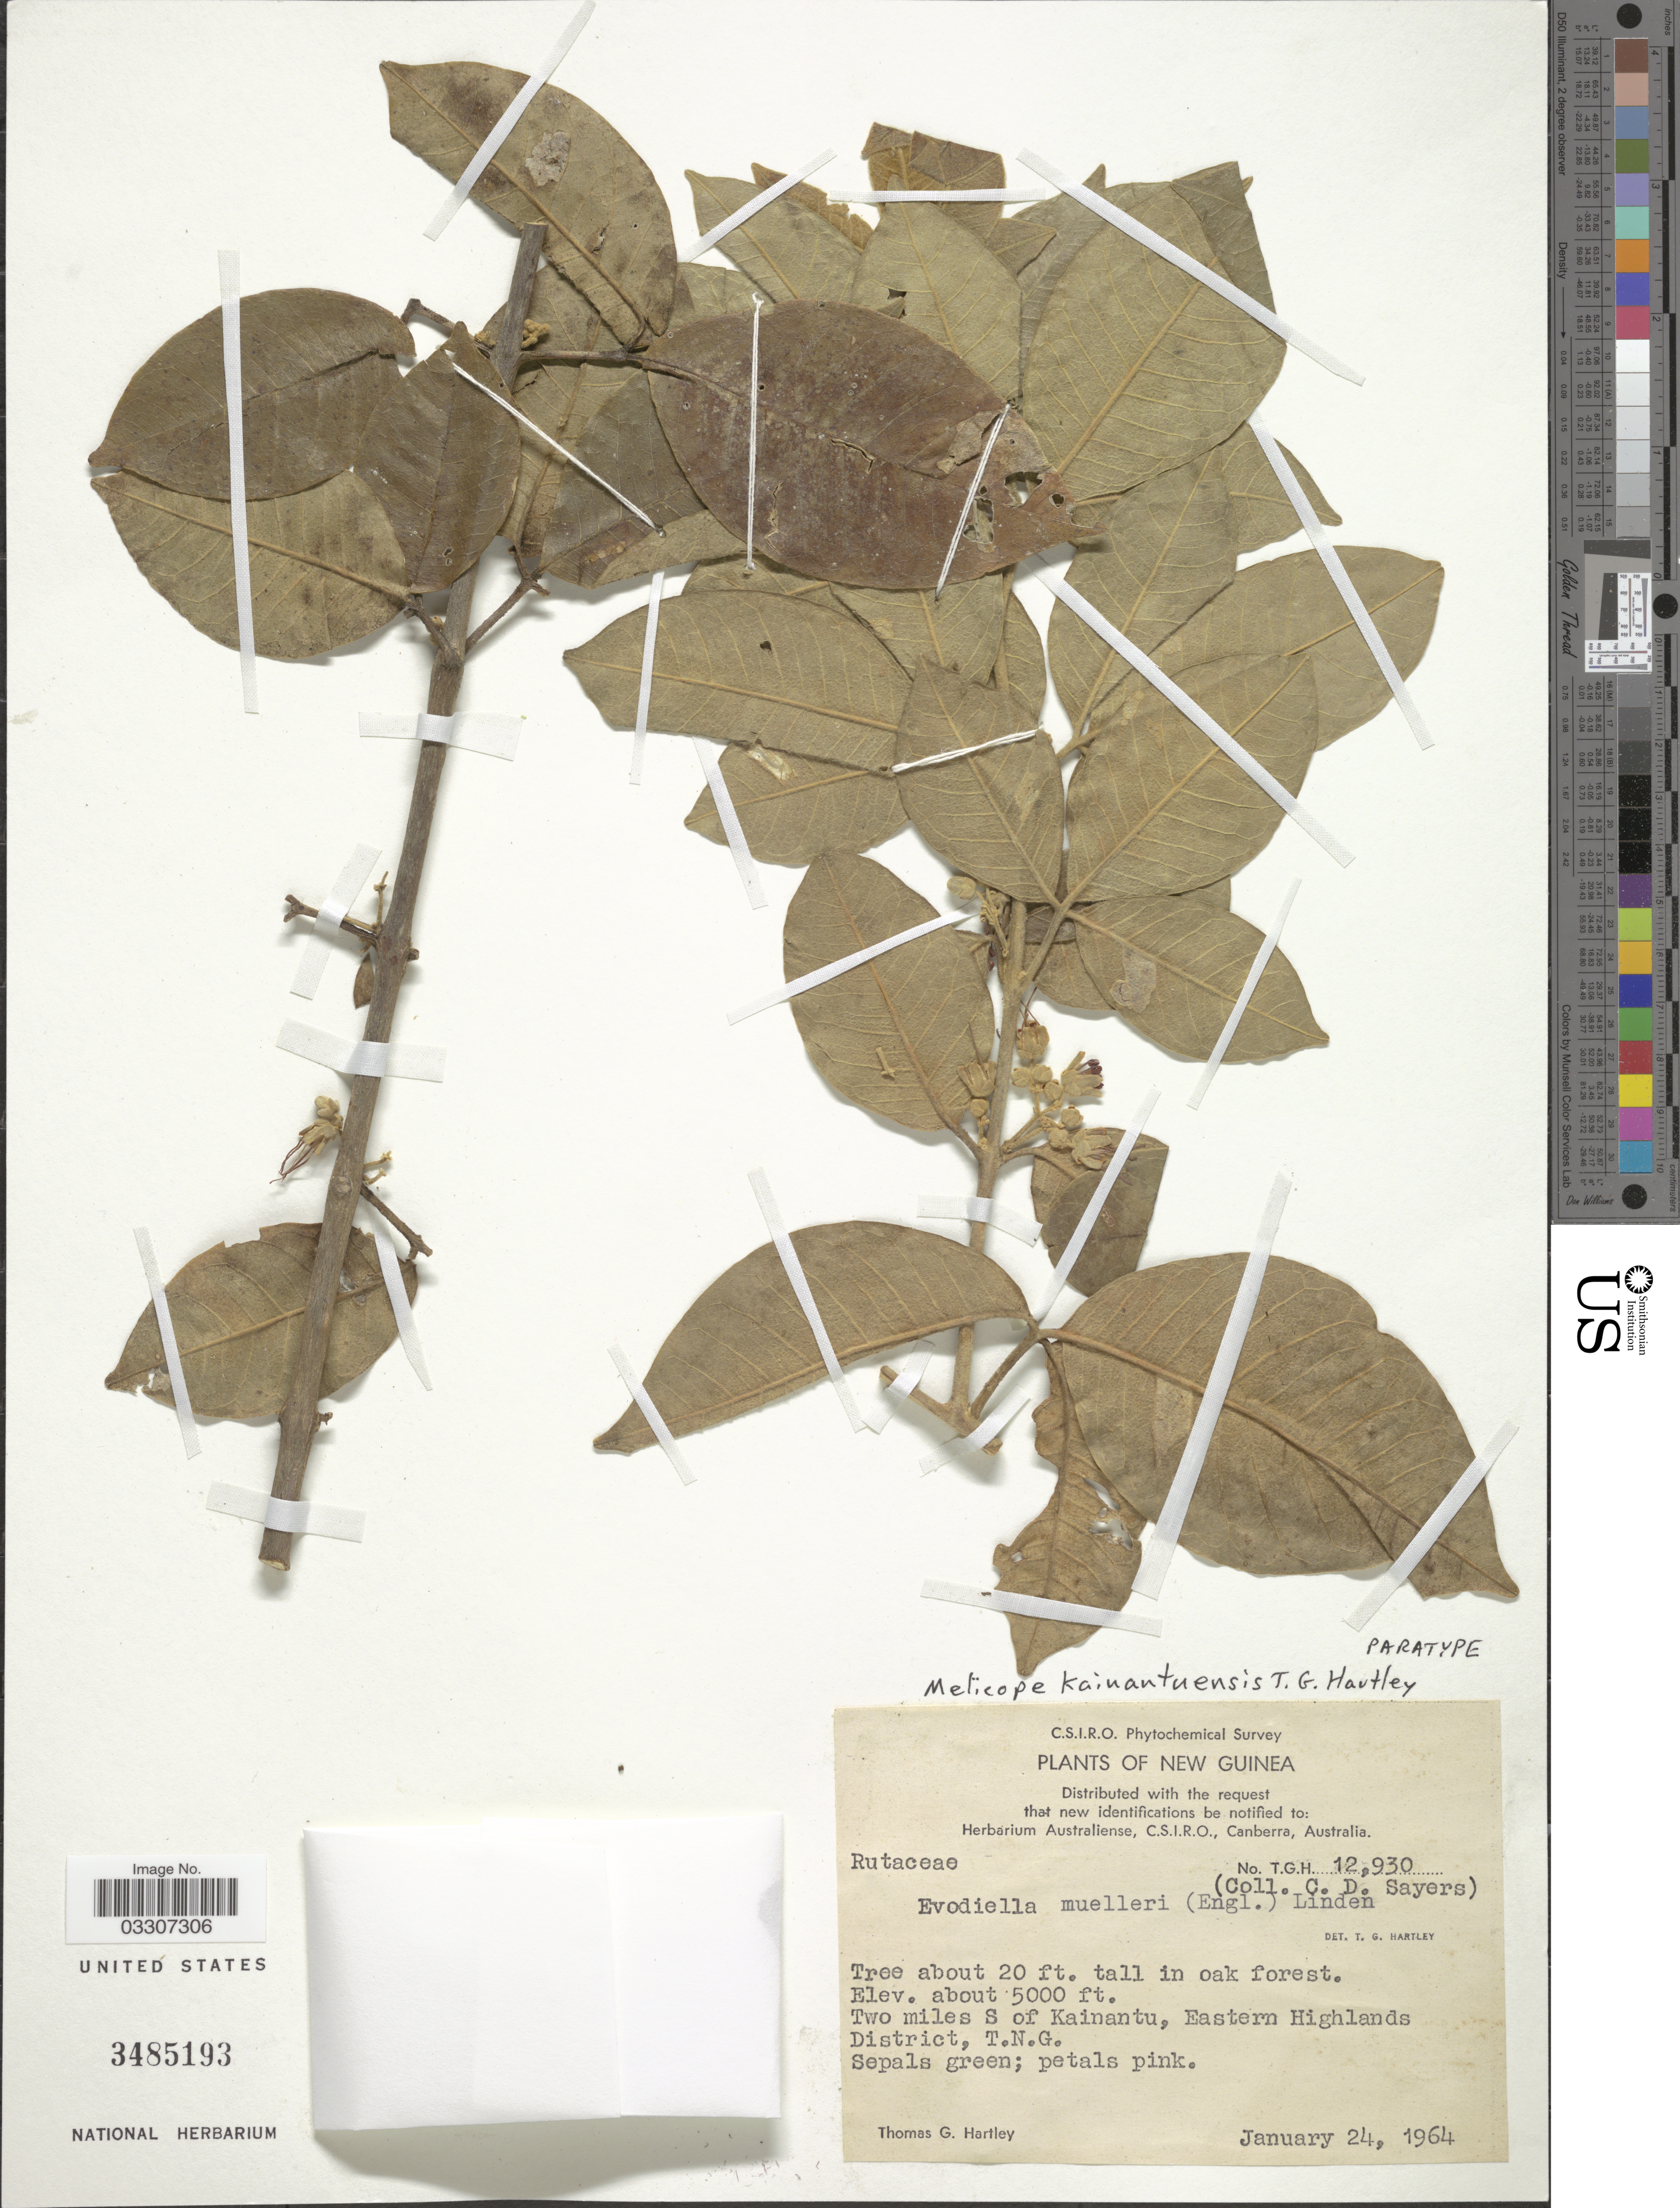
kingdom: Plantae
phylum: Tracheophyta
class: Magnoliopsida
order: Sapindales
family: Rutaceae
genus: Melicope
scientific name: Melicope kainantuensis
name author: T.G. Hartley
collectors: C. Sayers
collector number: T.G.H.12930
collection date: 1964-01-24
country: Papua New Guinea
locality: New Guinea. Two miles S of Kainantu, Eastern Highlands District, T. N. G.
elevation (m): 1524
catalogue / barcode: US 3485193